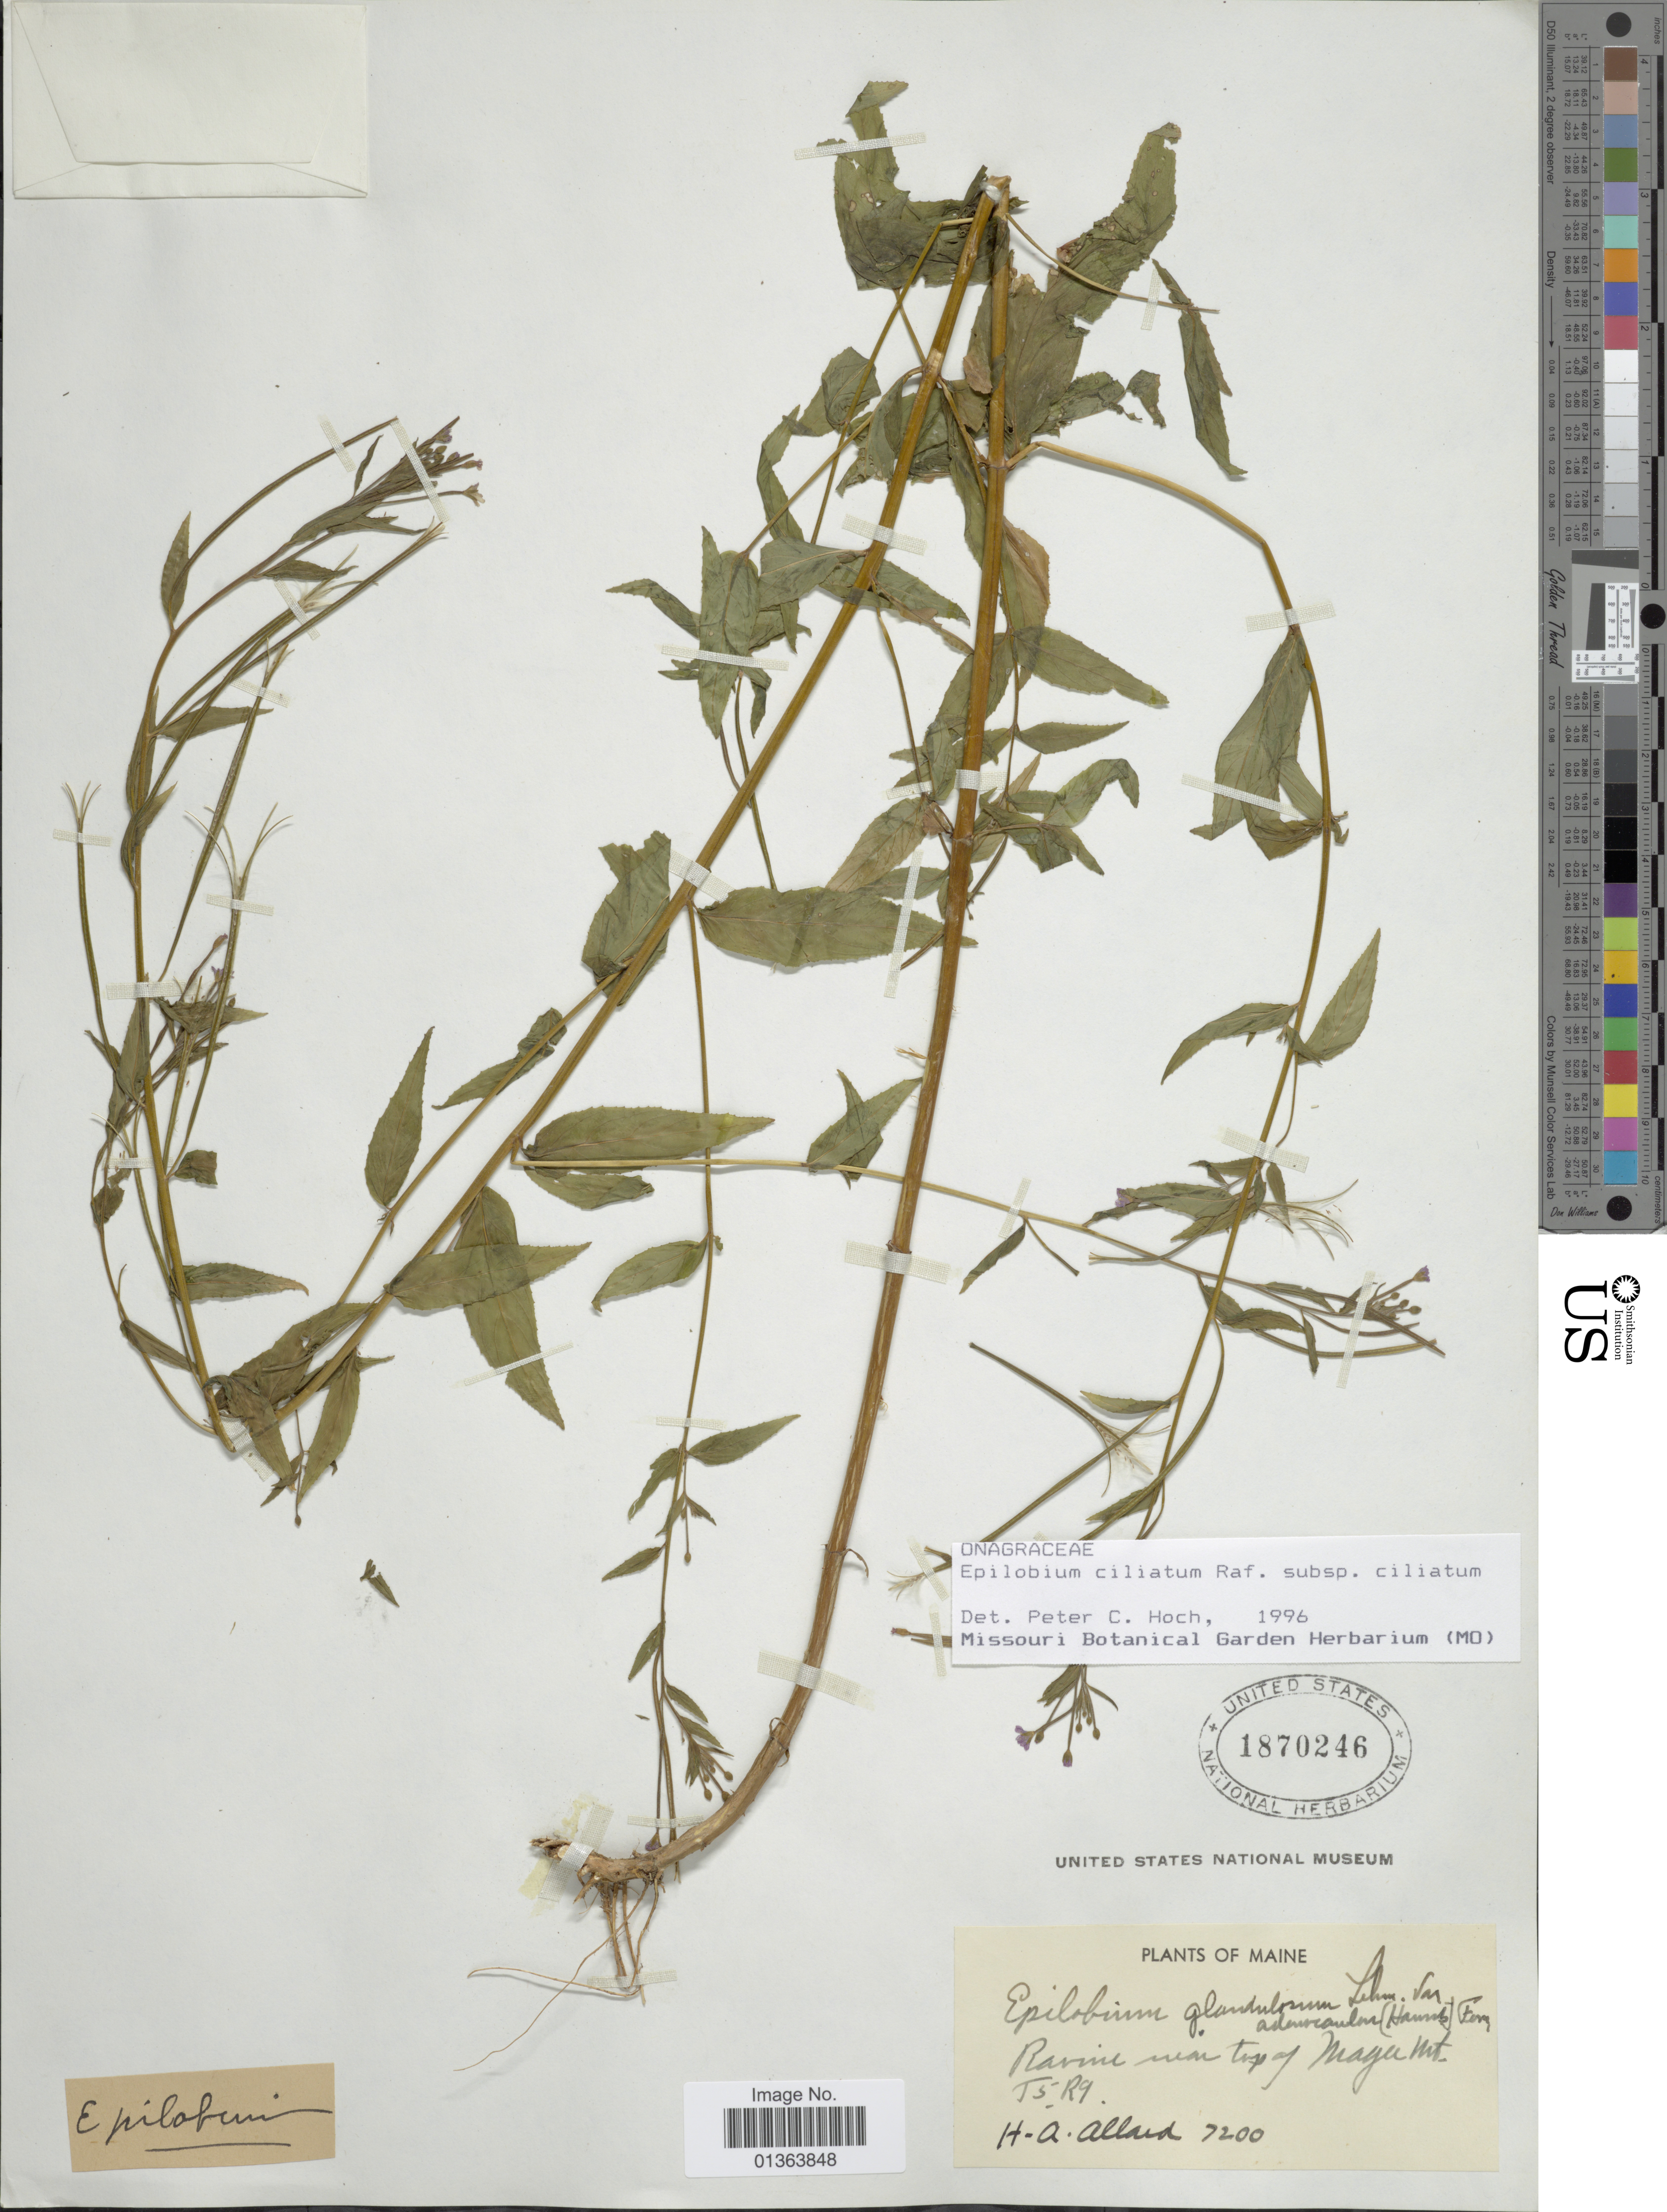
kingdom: Plantae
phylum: Tracheophyta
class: Magnoliopsida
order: Myrtales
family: Onagraceae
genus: Epilobium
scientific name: Epilobium ciliatum subsp. ciliatum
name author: Raf.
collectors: H. A. Allard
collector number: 7200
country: United States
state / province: Maine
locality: Ravine near top of Maga Mt. T5R9.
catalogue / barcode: US 1870246